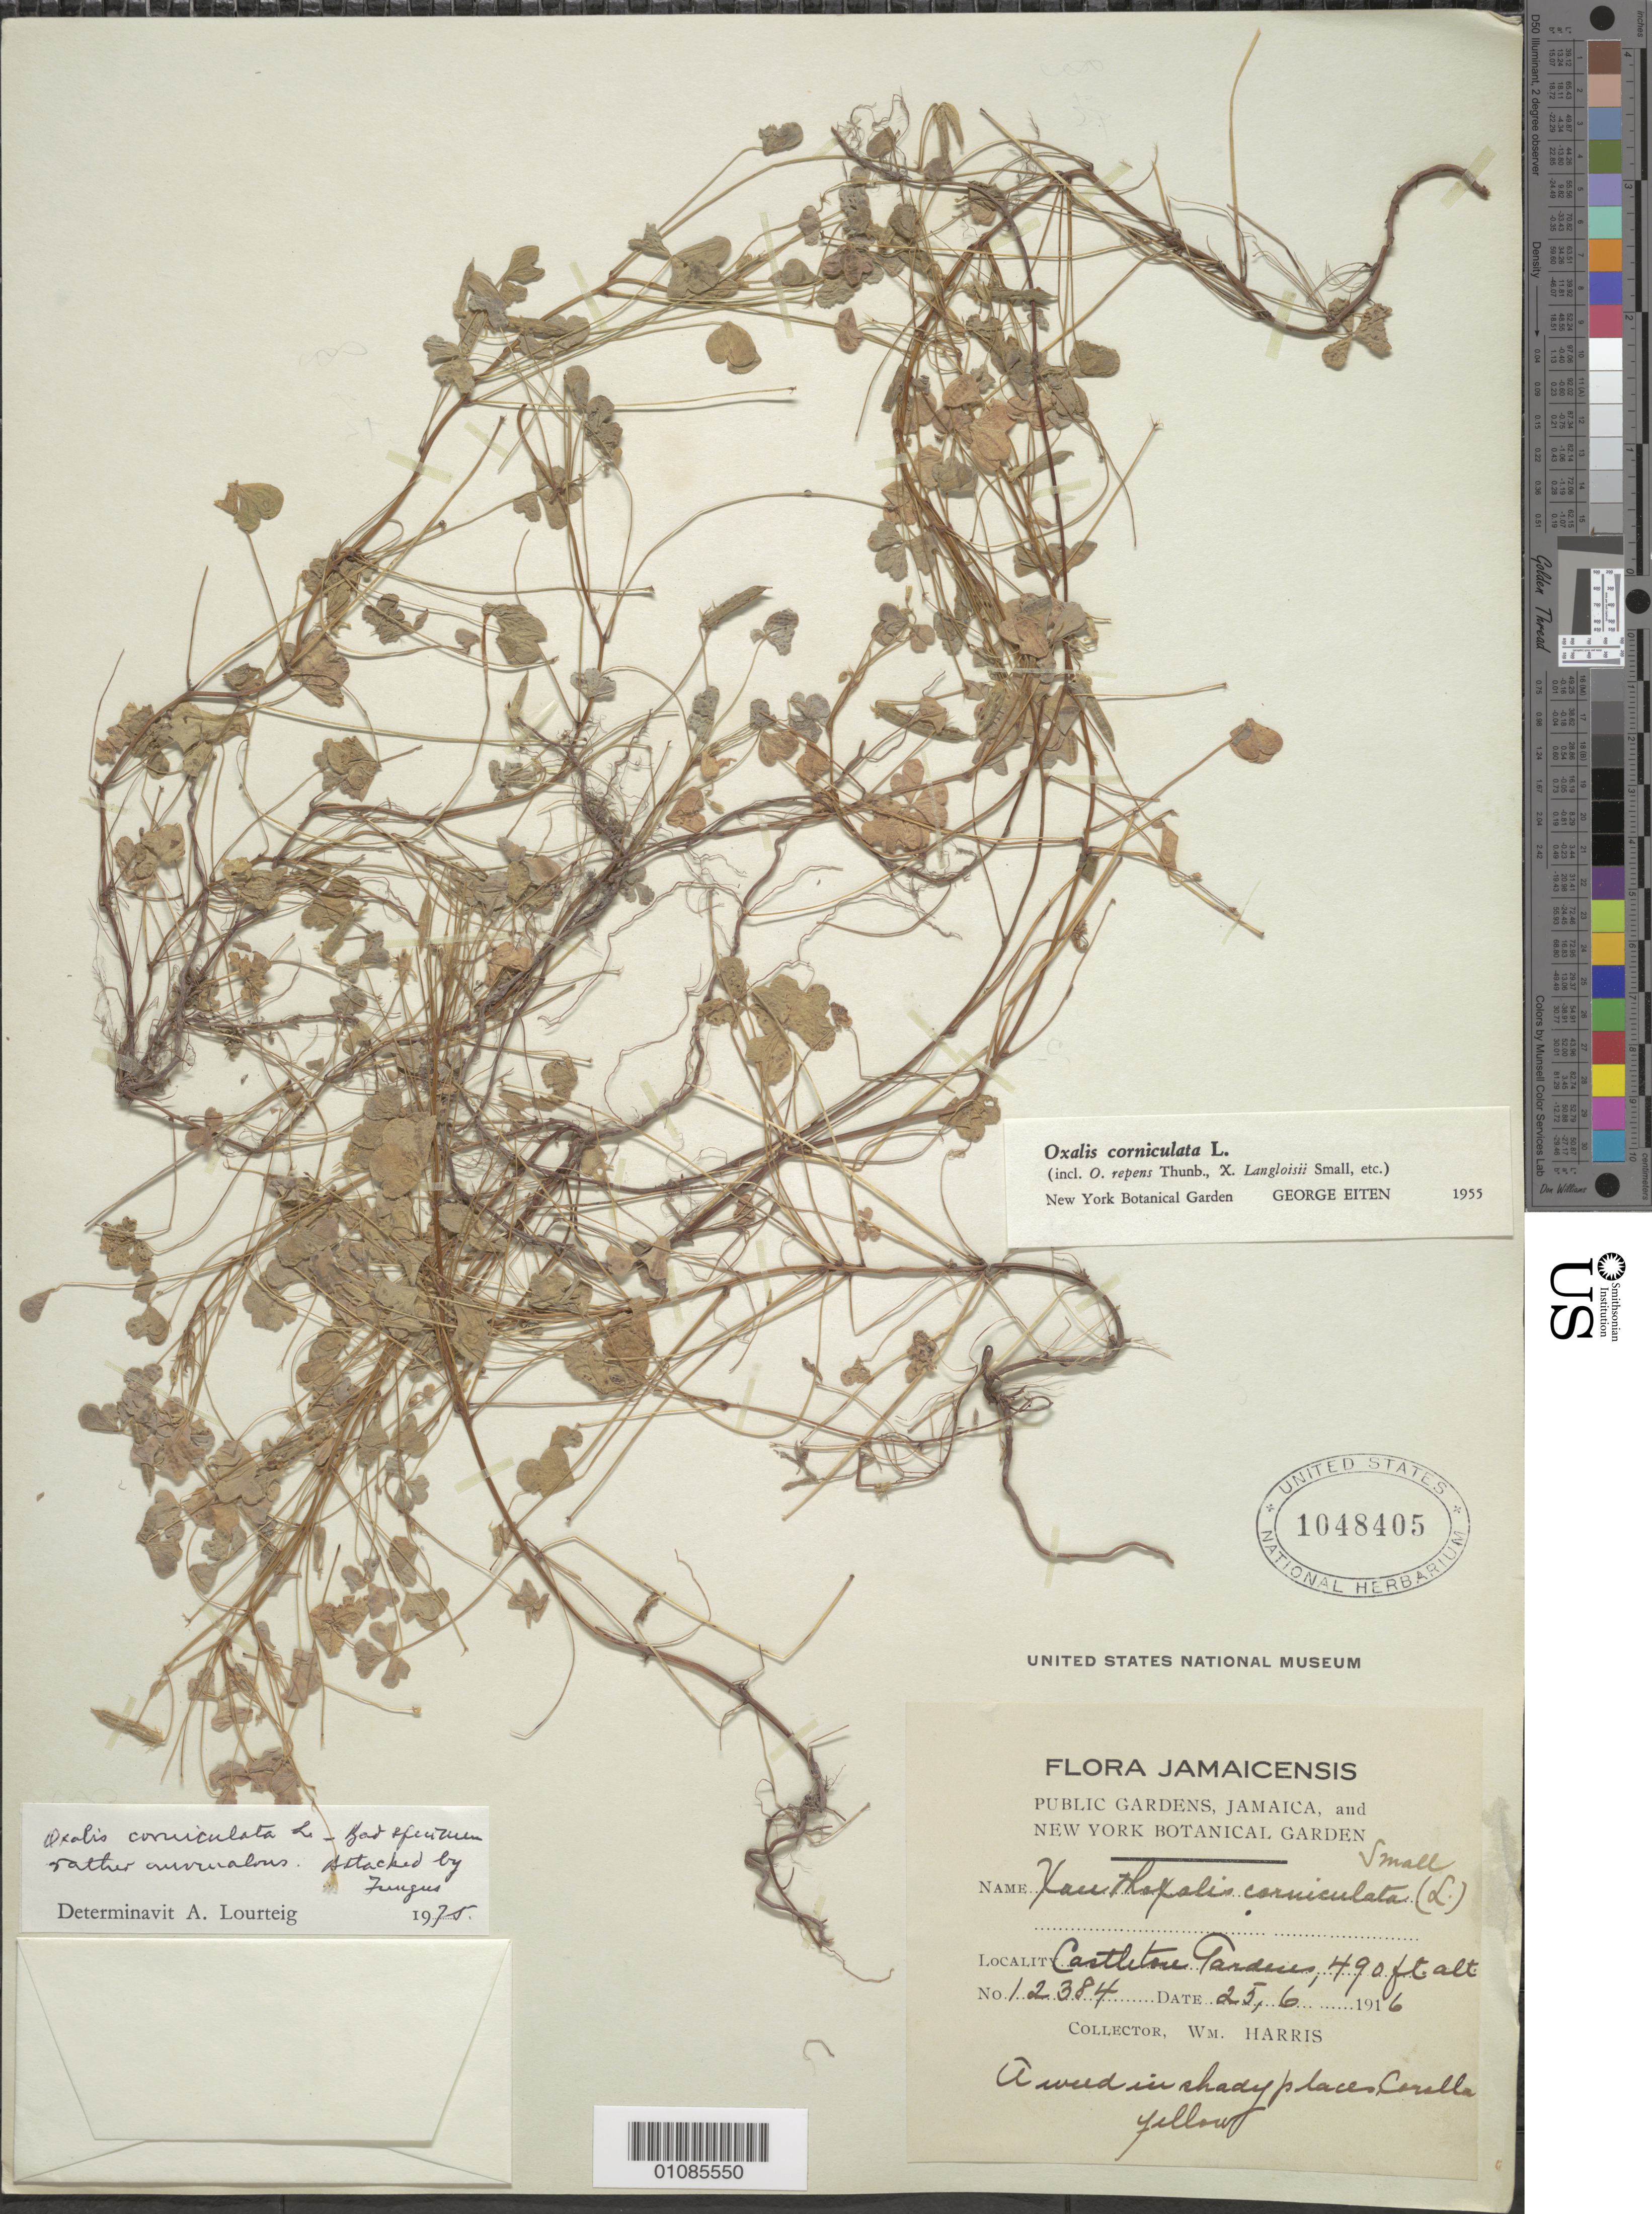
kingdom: Plantae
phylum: Tracheophyta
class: Magnoliopsida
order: Oxalidales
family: Oxalidaceae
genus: Oxalis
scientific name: Oxalis corniculata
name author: L.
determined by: Lourteig, A.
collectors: W. Harris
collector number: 12384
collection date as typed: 25 Jun 1916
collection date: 1916-06-25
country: Jamaica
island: Jamaica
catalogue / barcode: US 1048405